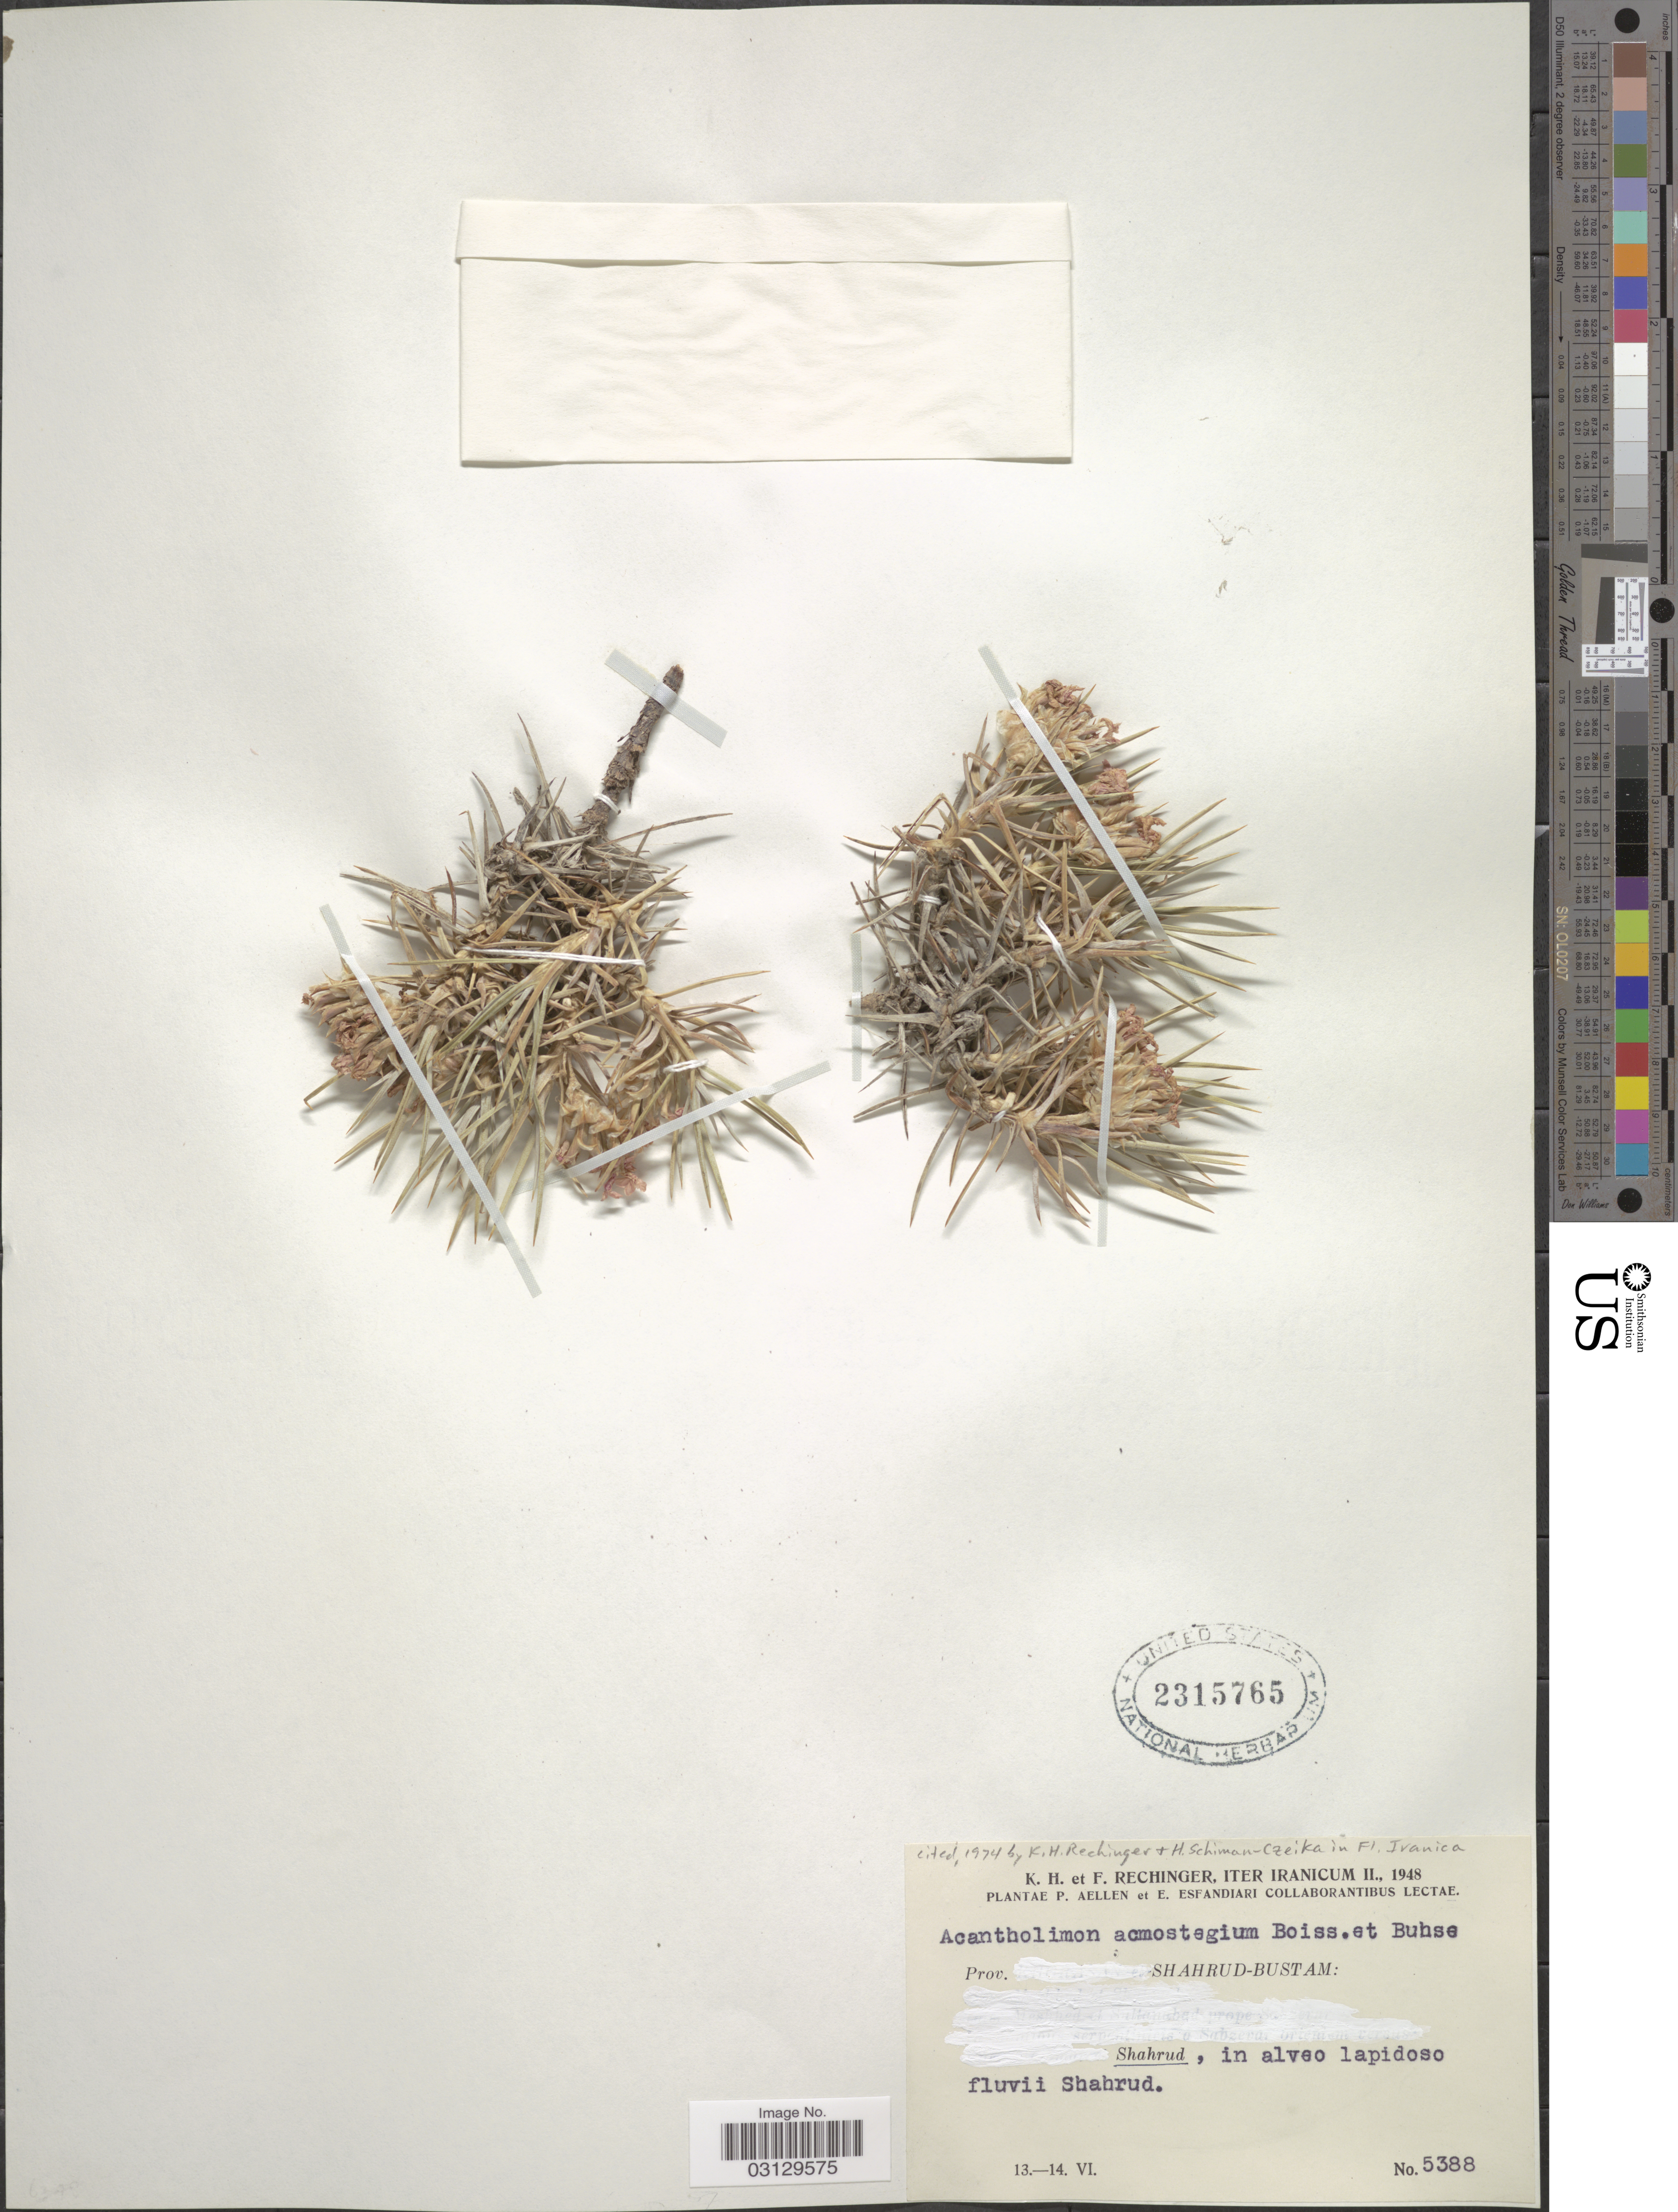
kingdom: Plantae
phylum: Tracheophyta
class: Magnoliopsida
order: Caryophyllales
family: Plumbaginaceae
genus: Acantholimon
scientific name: Acantholimon acmostegium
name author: Boiss. & Buhse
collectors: K. H. Rechinger & F. Rechinger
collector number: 5388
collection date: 1948-06-13/1948-06-14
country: Iran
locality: Prov. Shahrud-Bustam: Shahrud, in alveo lapidoso fluvii Shahrud.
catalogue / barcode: US 2315765